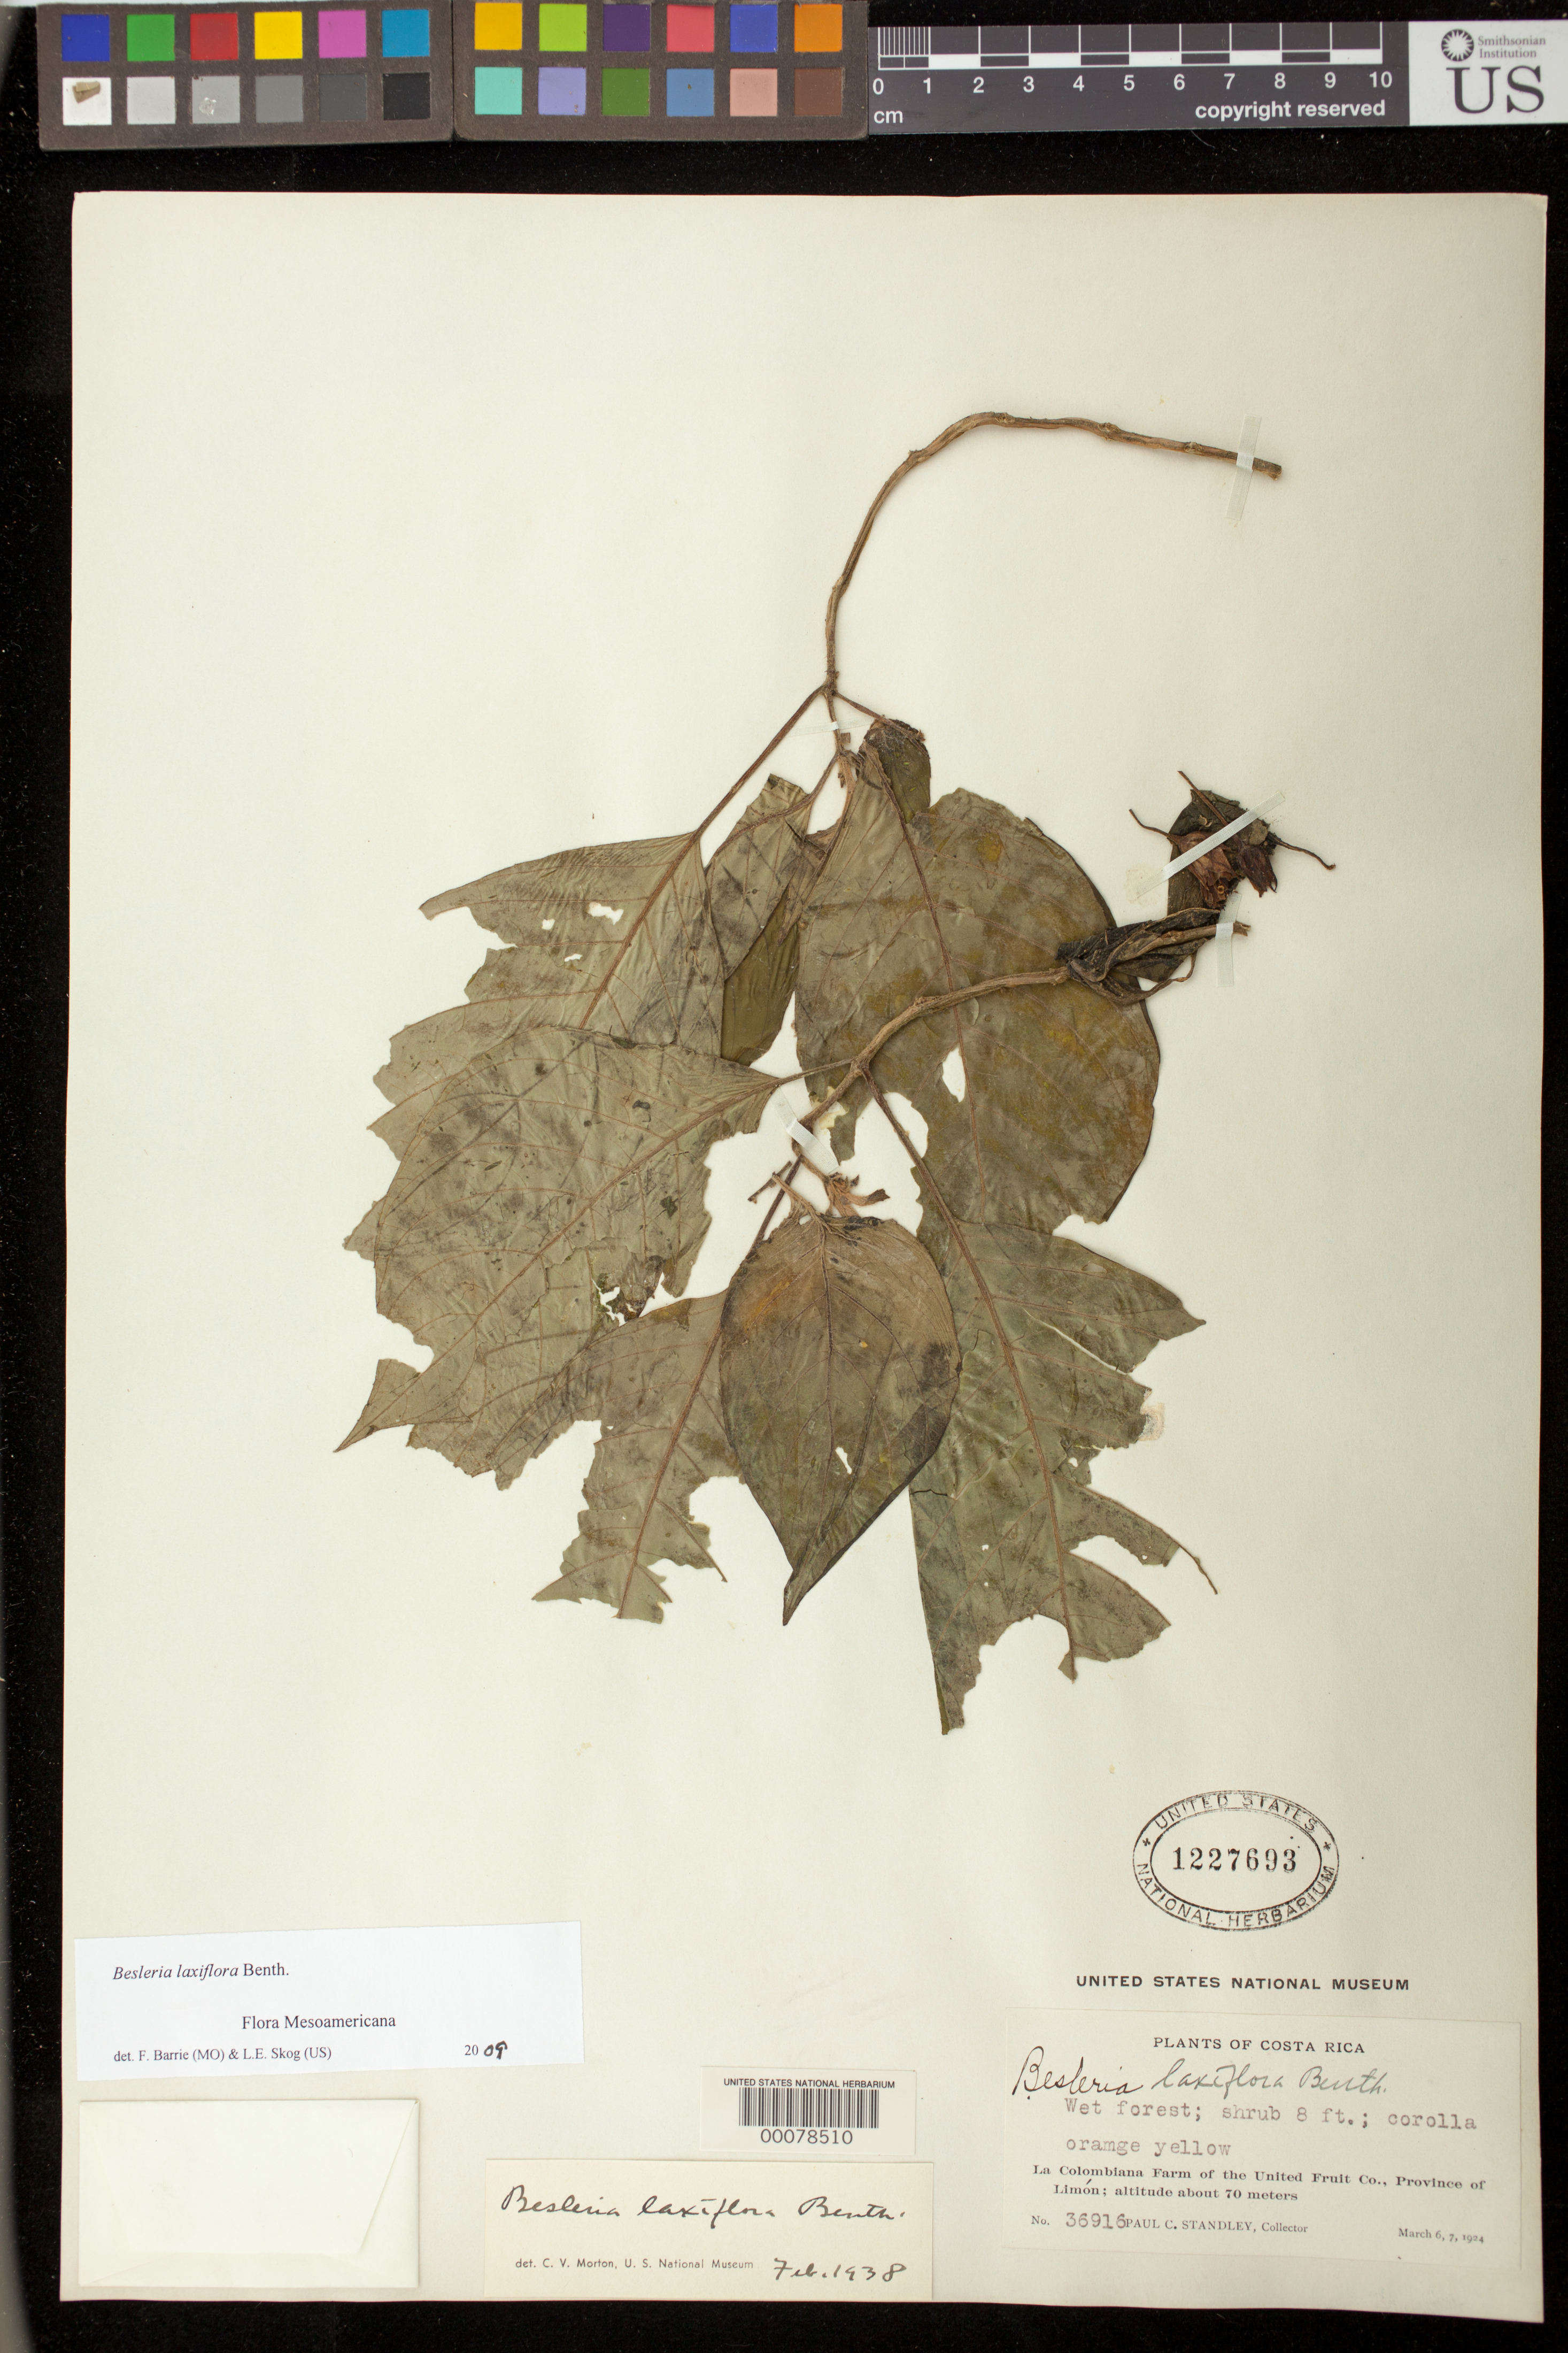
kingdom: Plantae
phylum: Tracheophyta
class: Magnoliopsida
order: Lamiales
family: Gesneriaceae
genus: Besleria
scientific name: Besleria laxiflora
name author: Benth.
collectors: P. C. Standley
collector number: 36916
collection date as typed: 6-7 Mar 1924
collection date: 1924-03-06/1924-03-07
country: Costa Rica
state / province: Limón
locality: La Colombiana farm of the United Fruit Co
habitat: Wet forest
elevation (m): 70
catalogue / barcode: US 1227693